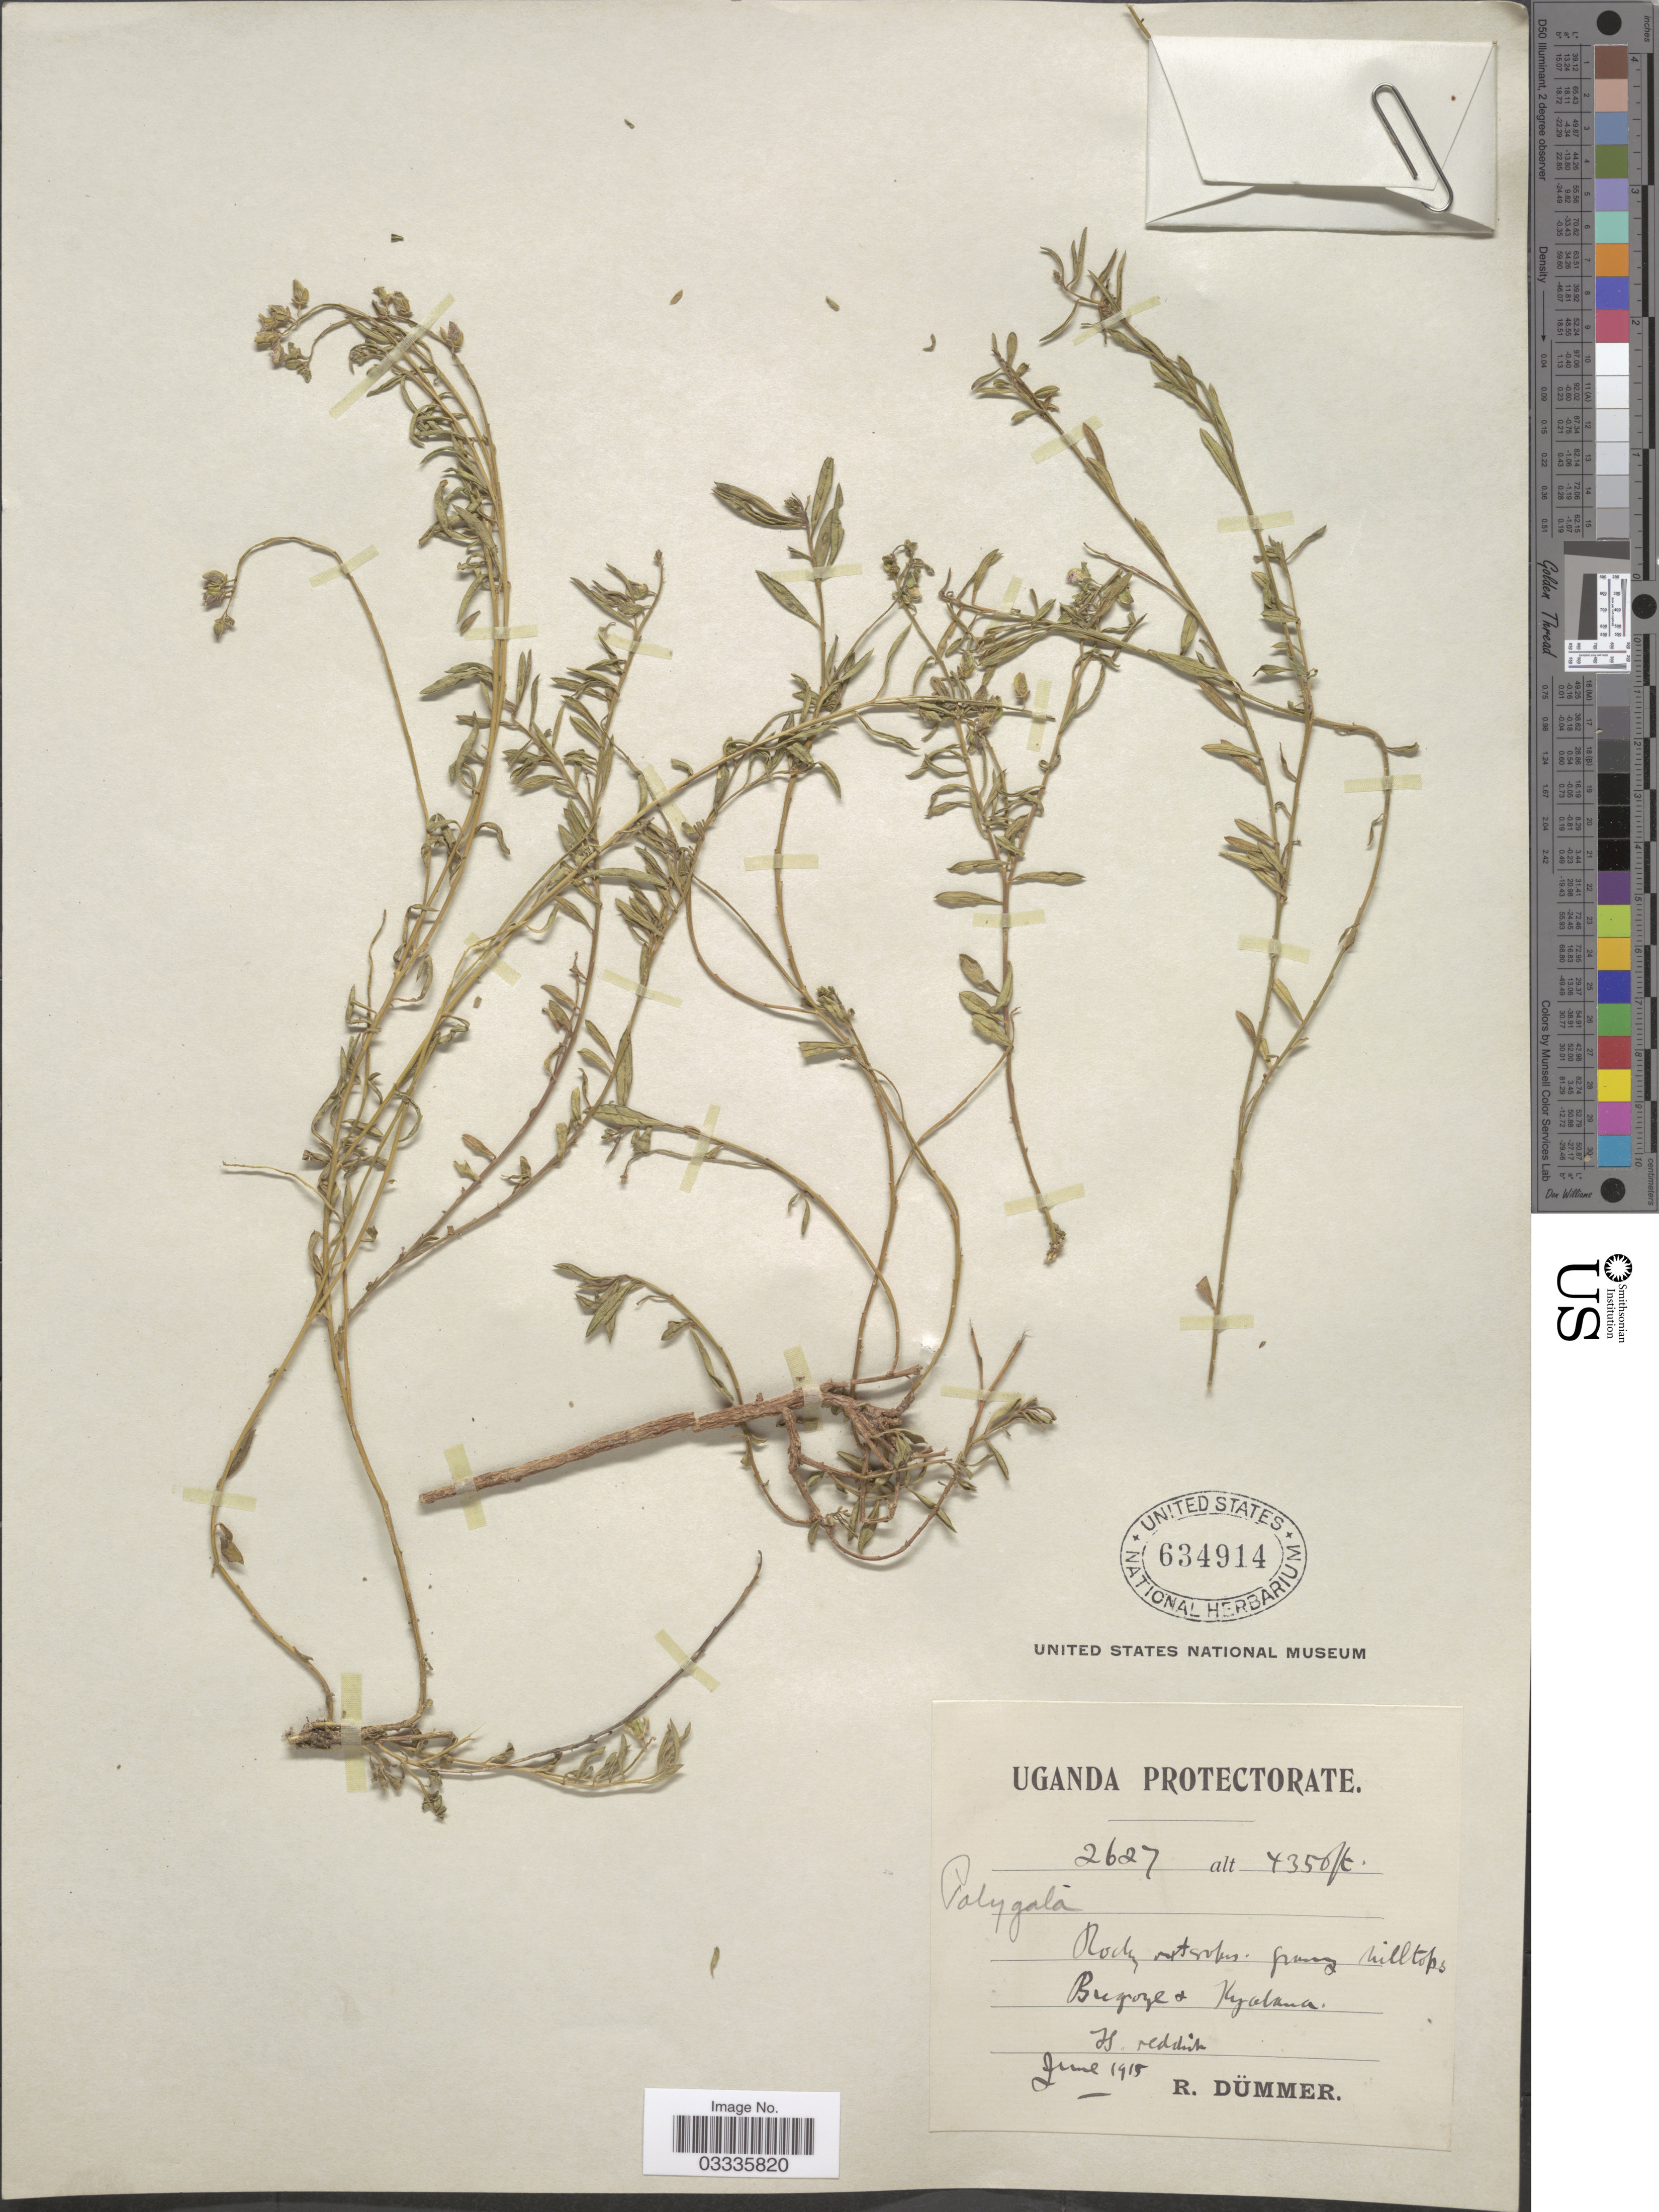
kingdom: Plantae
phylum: Tracheophyta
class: Magnoliopsida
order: Fabales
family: Polygalaceae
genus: Polygala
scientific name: Polygala sp.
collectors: R. A. Dümmer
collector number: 2627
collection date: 1915-06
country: Uganda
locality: Bugoye + Kyabana.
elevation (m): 1326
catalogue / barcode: US 634914